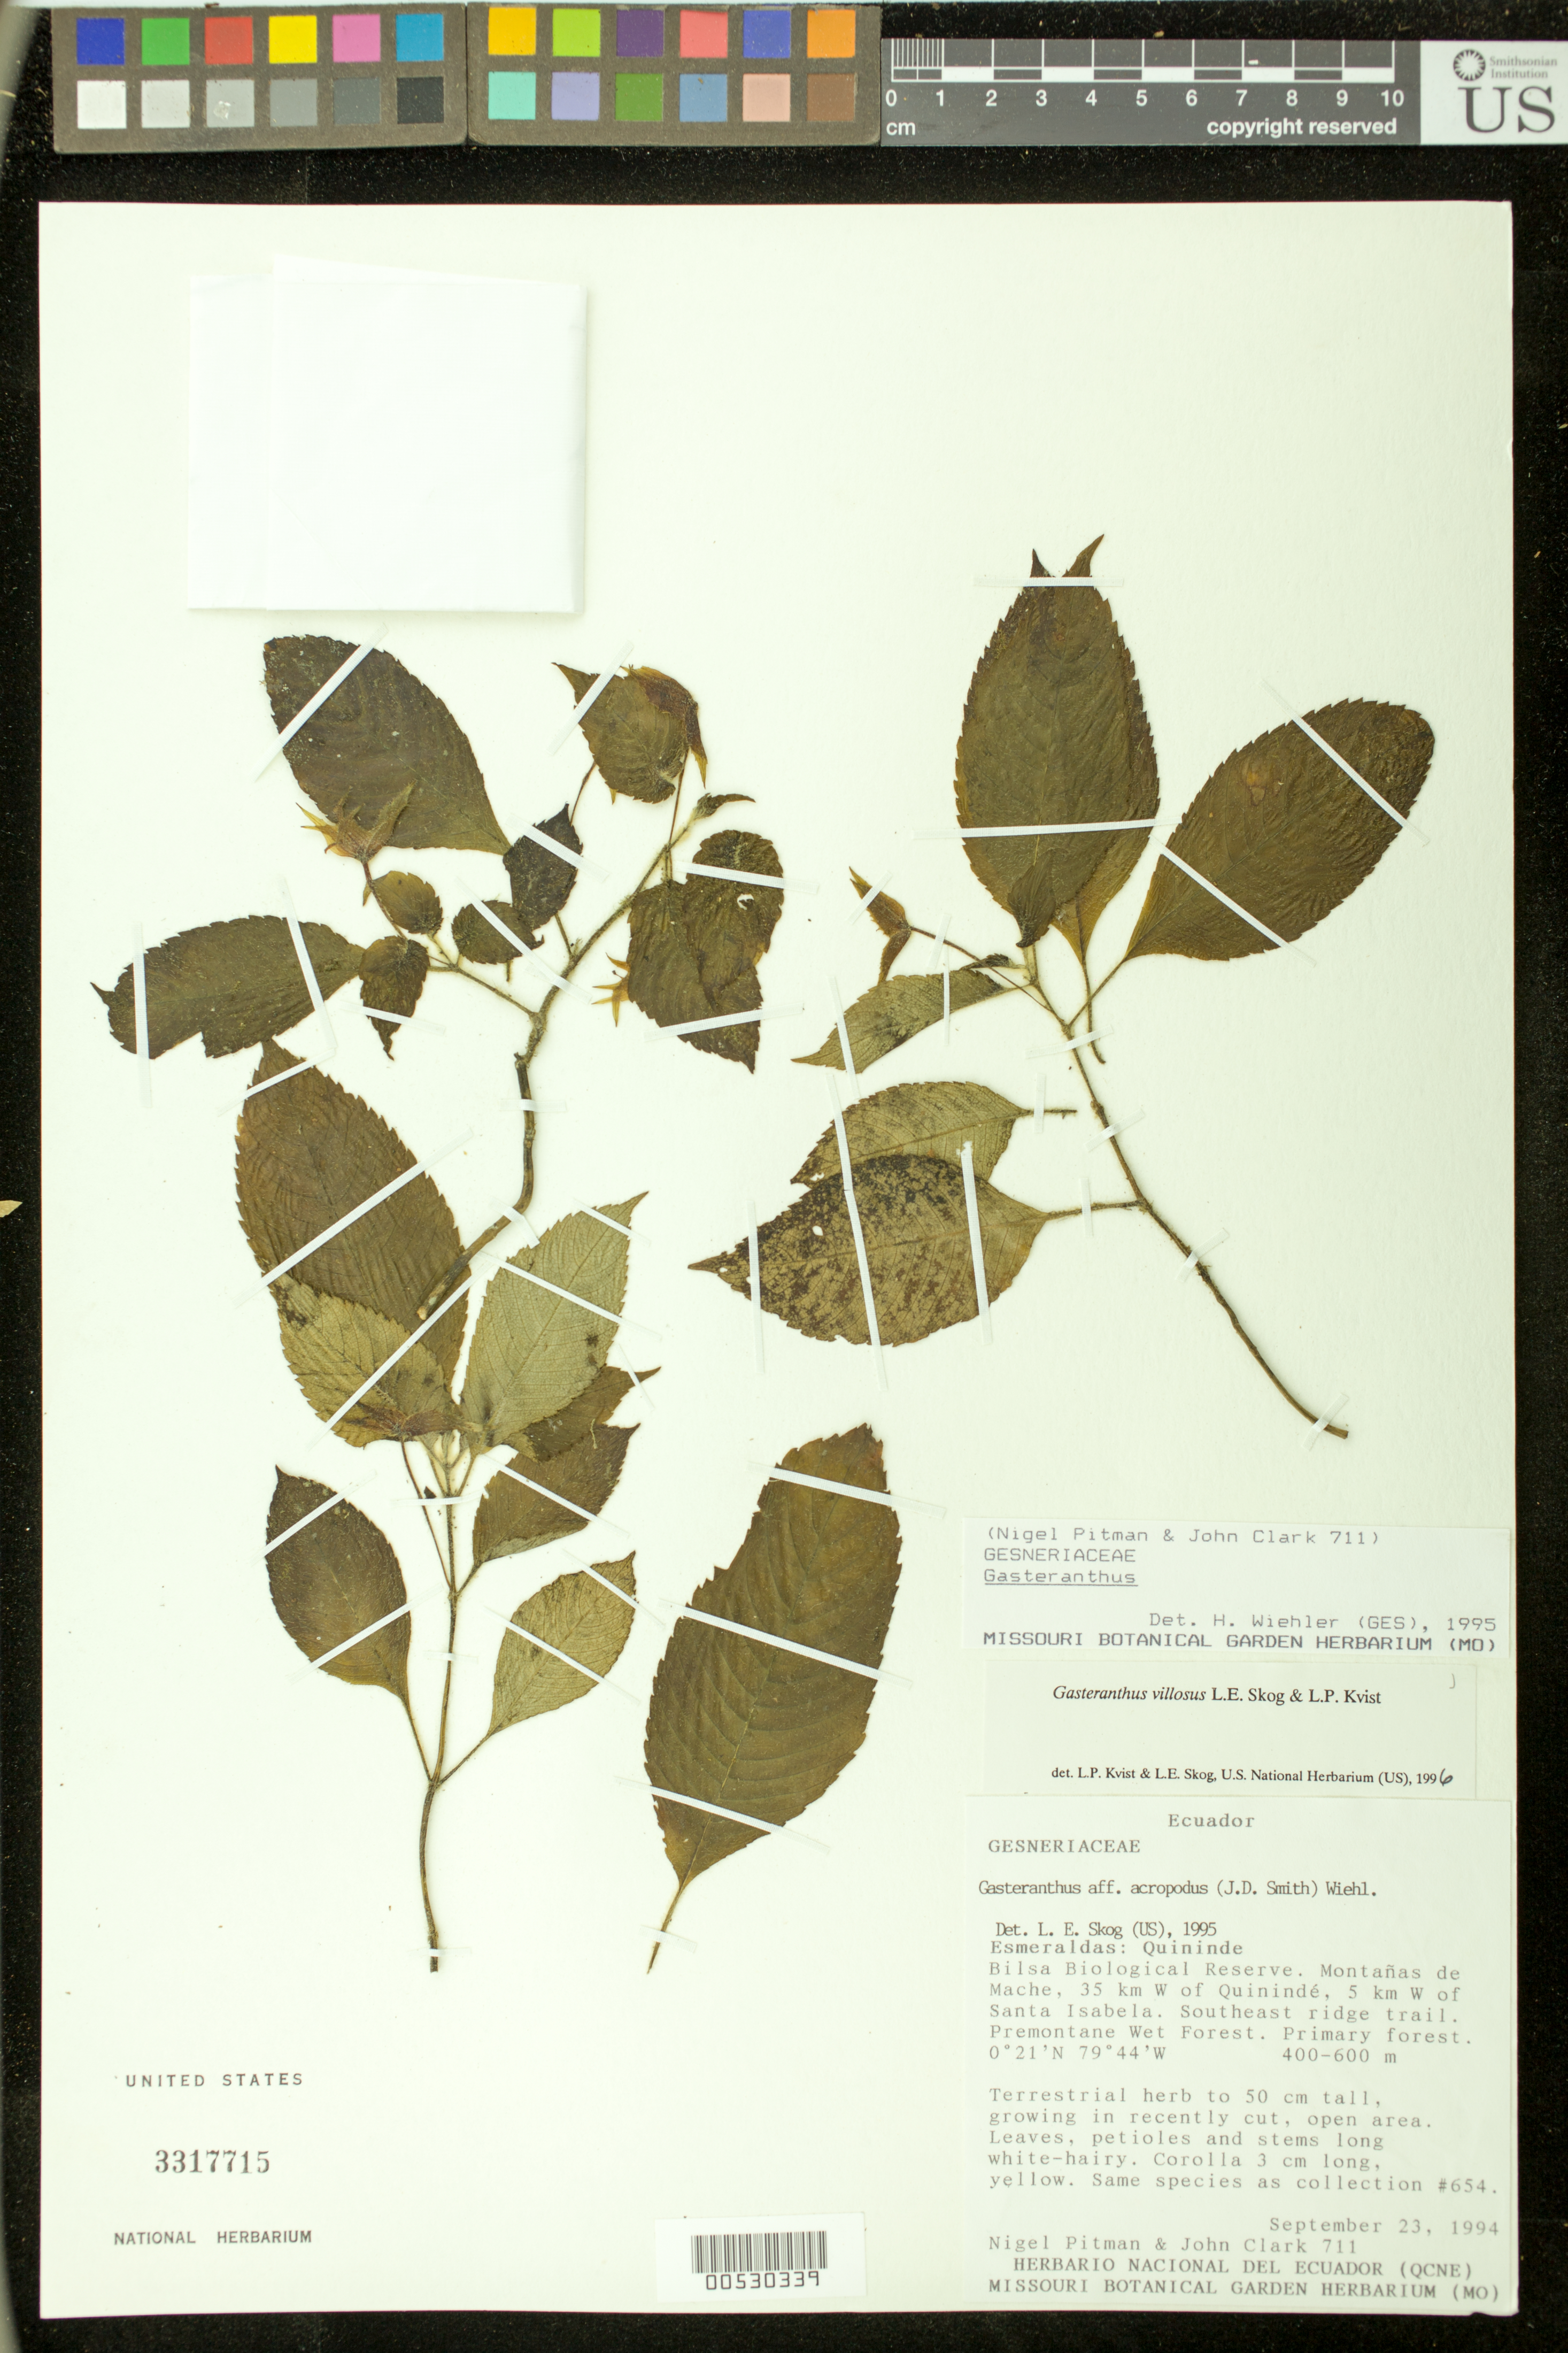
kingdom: Plantae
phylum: Tracheophyta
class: Magnoliopsida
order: Lamiales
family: Gesneriaceae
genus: Gasteranthus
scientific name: Gasteranthus villosus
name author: L.E. Skog & L.P. Kvist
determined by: Skog, Laurence E.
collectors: N. Pitman & J. L. Clark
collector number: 711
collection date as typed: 23 Sep 1994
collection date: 1994-09-23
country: Ecuador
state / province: Esmeraldas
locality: Quininde; Bilsa Biological Reserve. Montañas de Mache, 35 km W of Quinindé, 5 km W of Santa Isabela; southeast ridge trail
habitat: Premontane wet forest; primary forest; growing in recently cut, open area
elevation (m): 400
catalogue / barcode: US 3317715